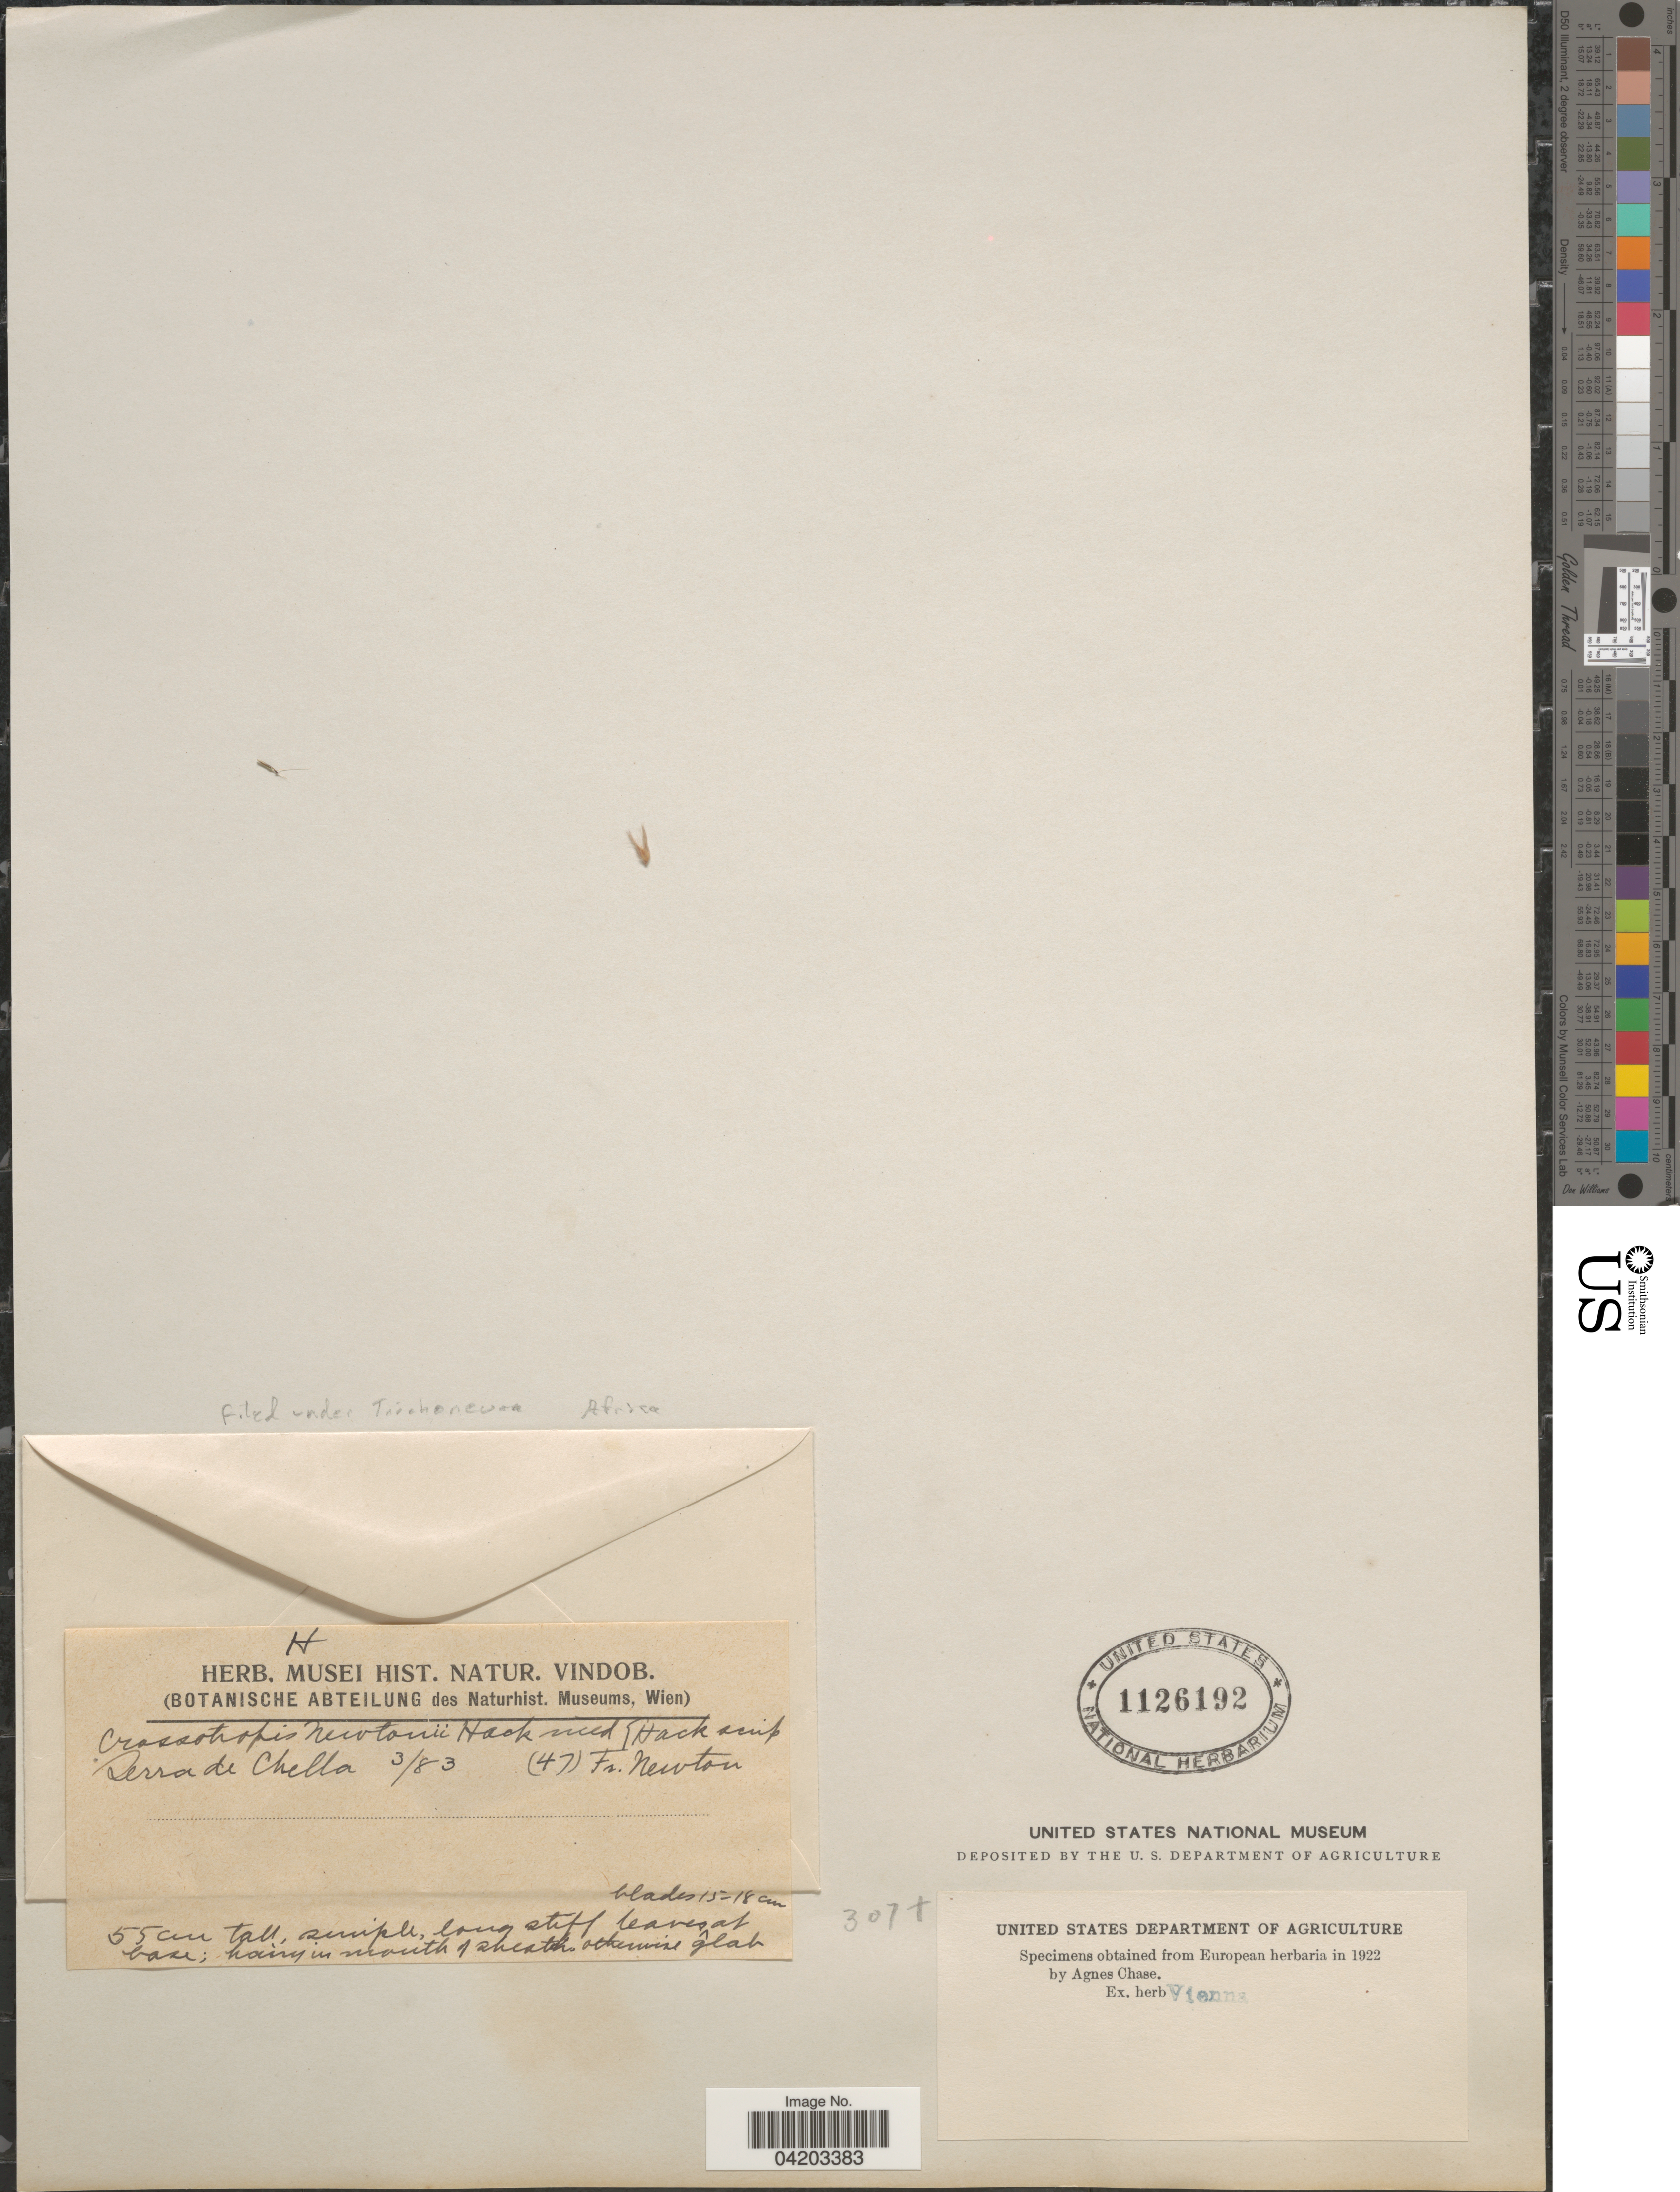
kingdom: Plantae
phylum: Tracheophyta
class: Liliopsida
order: Poales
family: Poaceae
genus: Trichoneura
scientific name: Trichoneura sp.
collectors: Newton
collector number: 47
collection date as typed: Transcribed d/m/y: /3/83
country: Angola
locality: Serra de Chella.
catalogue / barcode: US 1126192